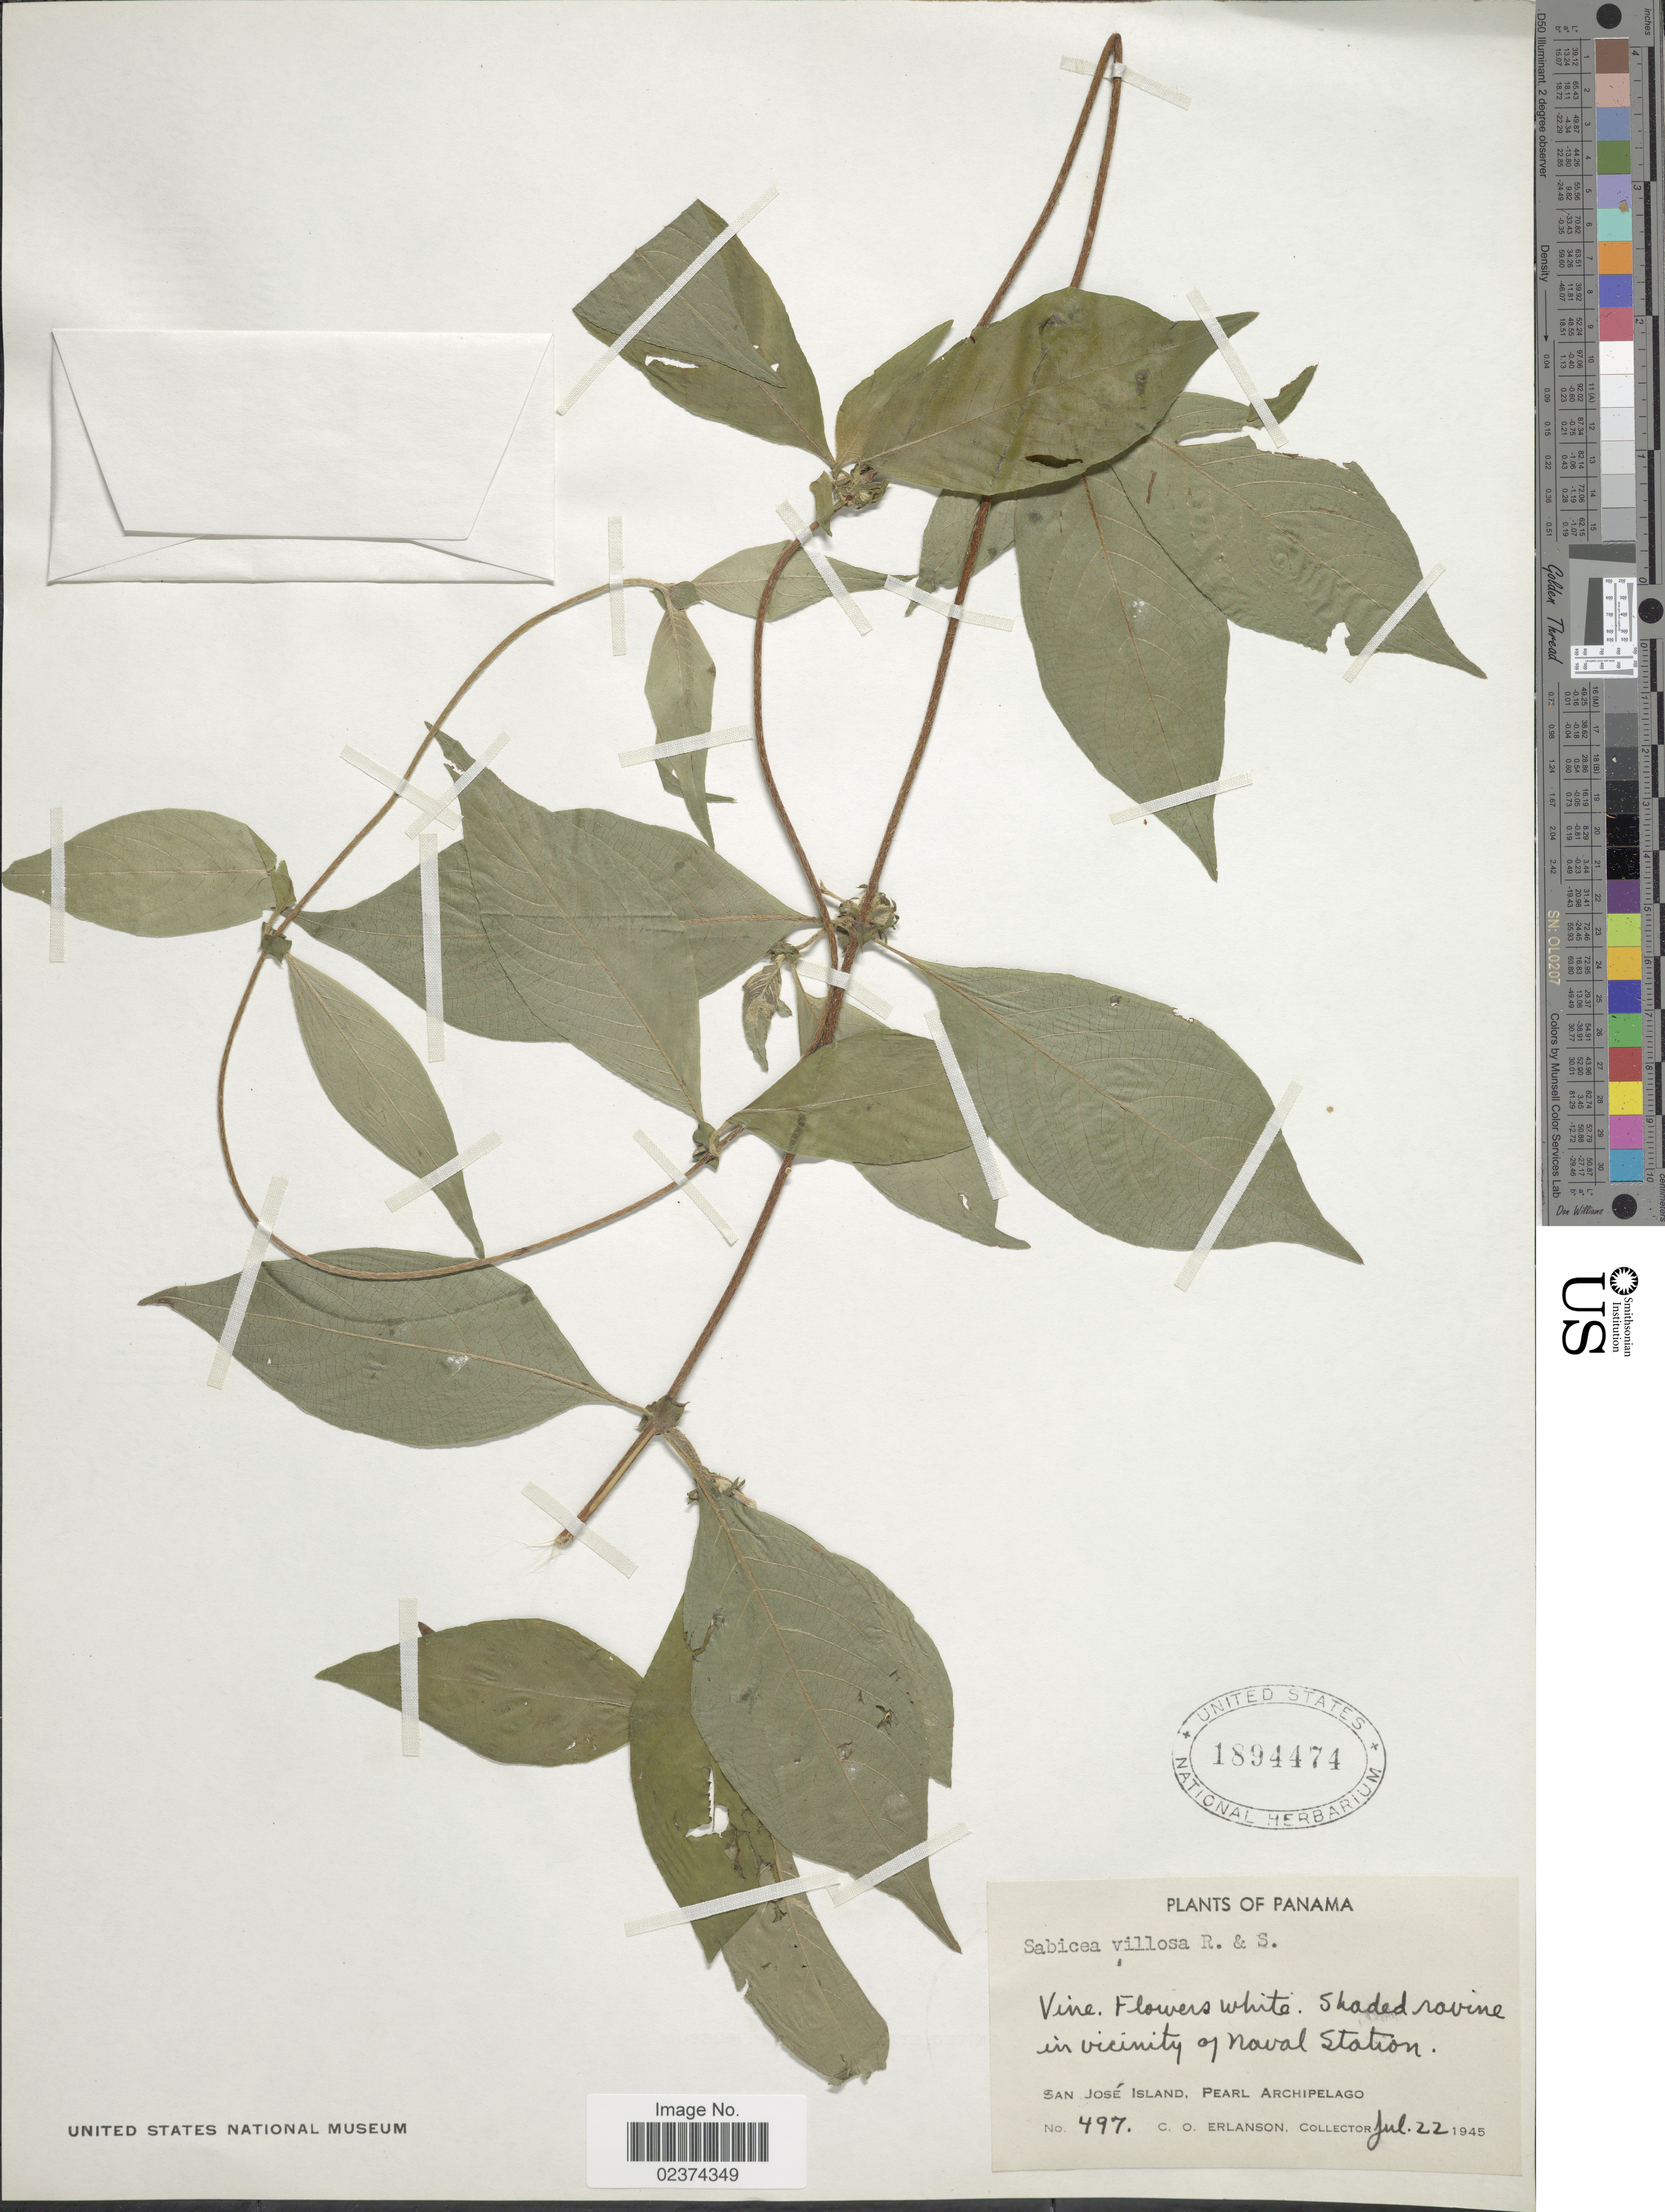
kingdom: Plantae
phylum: Tracheophyta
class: Magnoliopsida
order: Gentianales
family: Rubiaceae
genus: Sabicea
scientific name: Sabicea hirsuta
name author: Kunth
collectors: C. O. Erlanson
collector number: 497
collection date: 1945-07-22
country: Panama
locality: Shaded ravine in vicinity of Naval Station. San José Island, Pearl Archipelago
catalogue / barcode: US 1894474